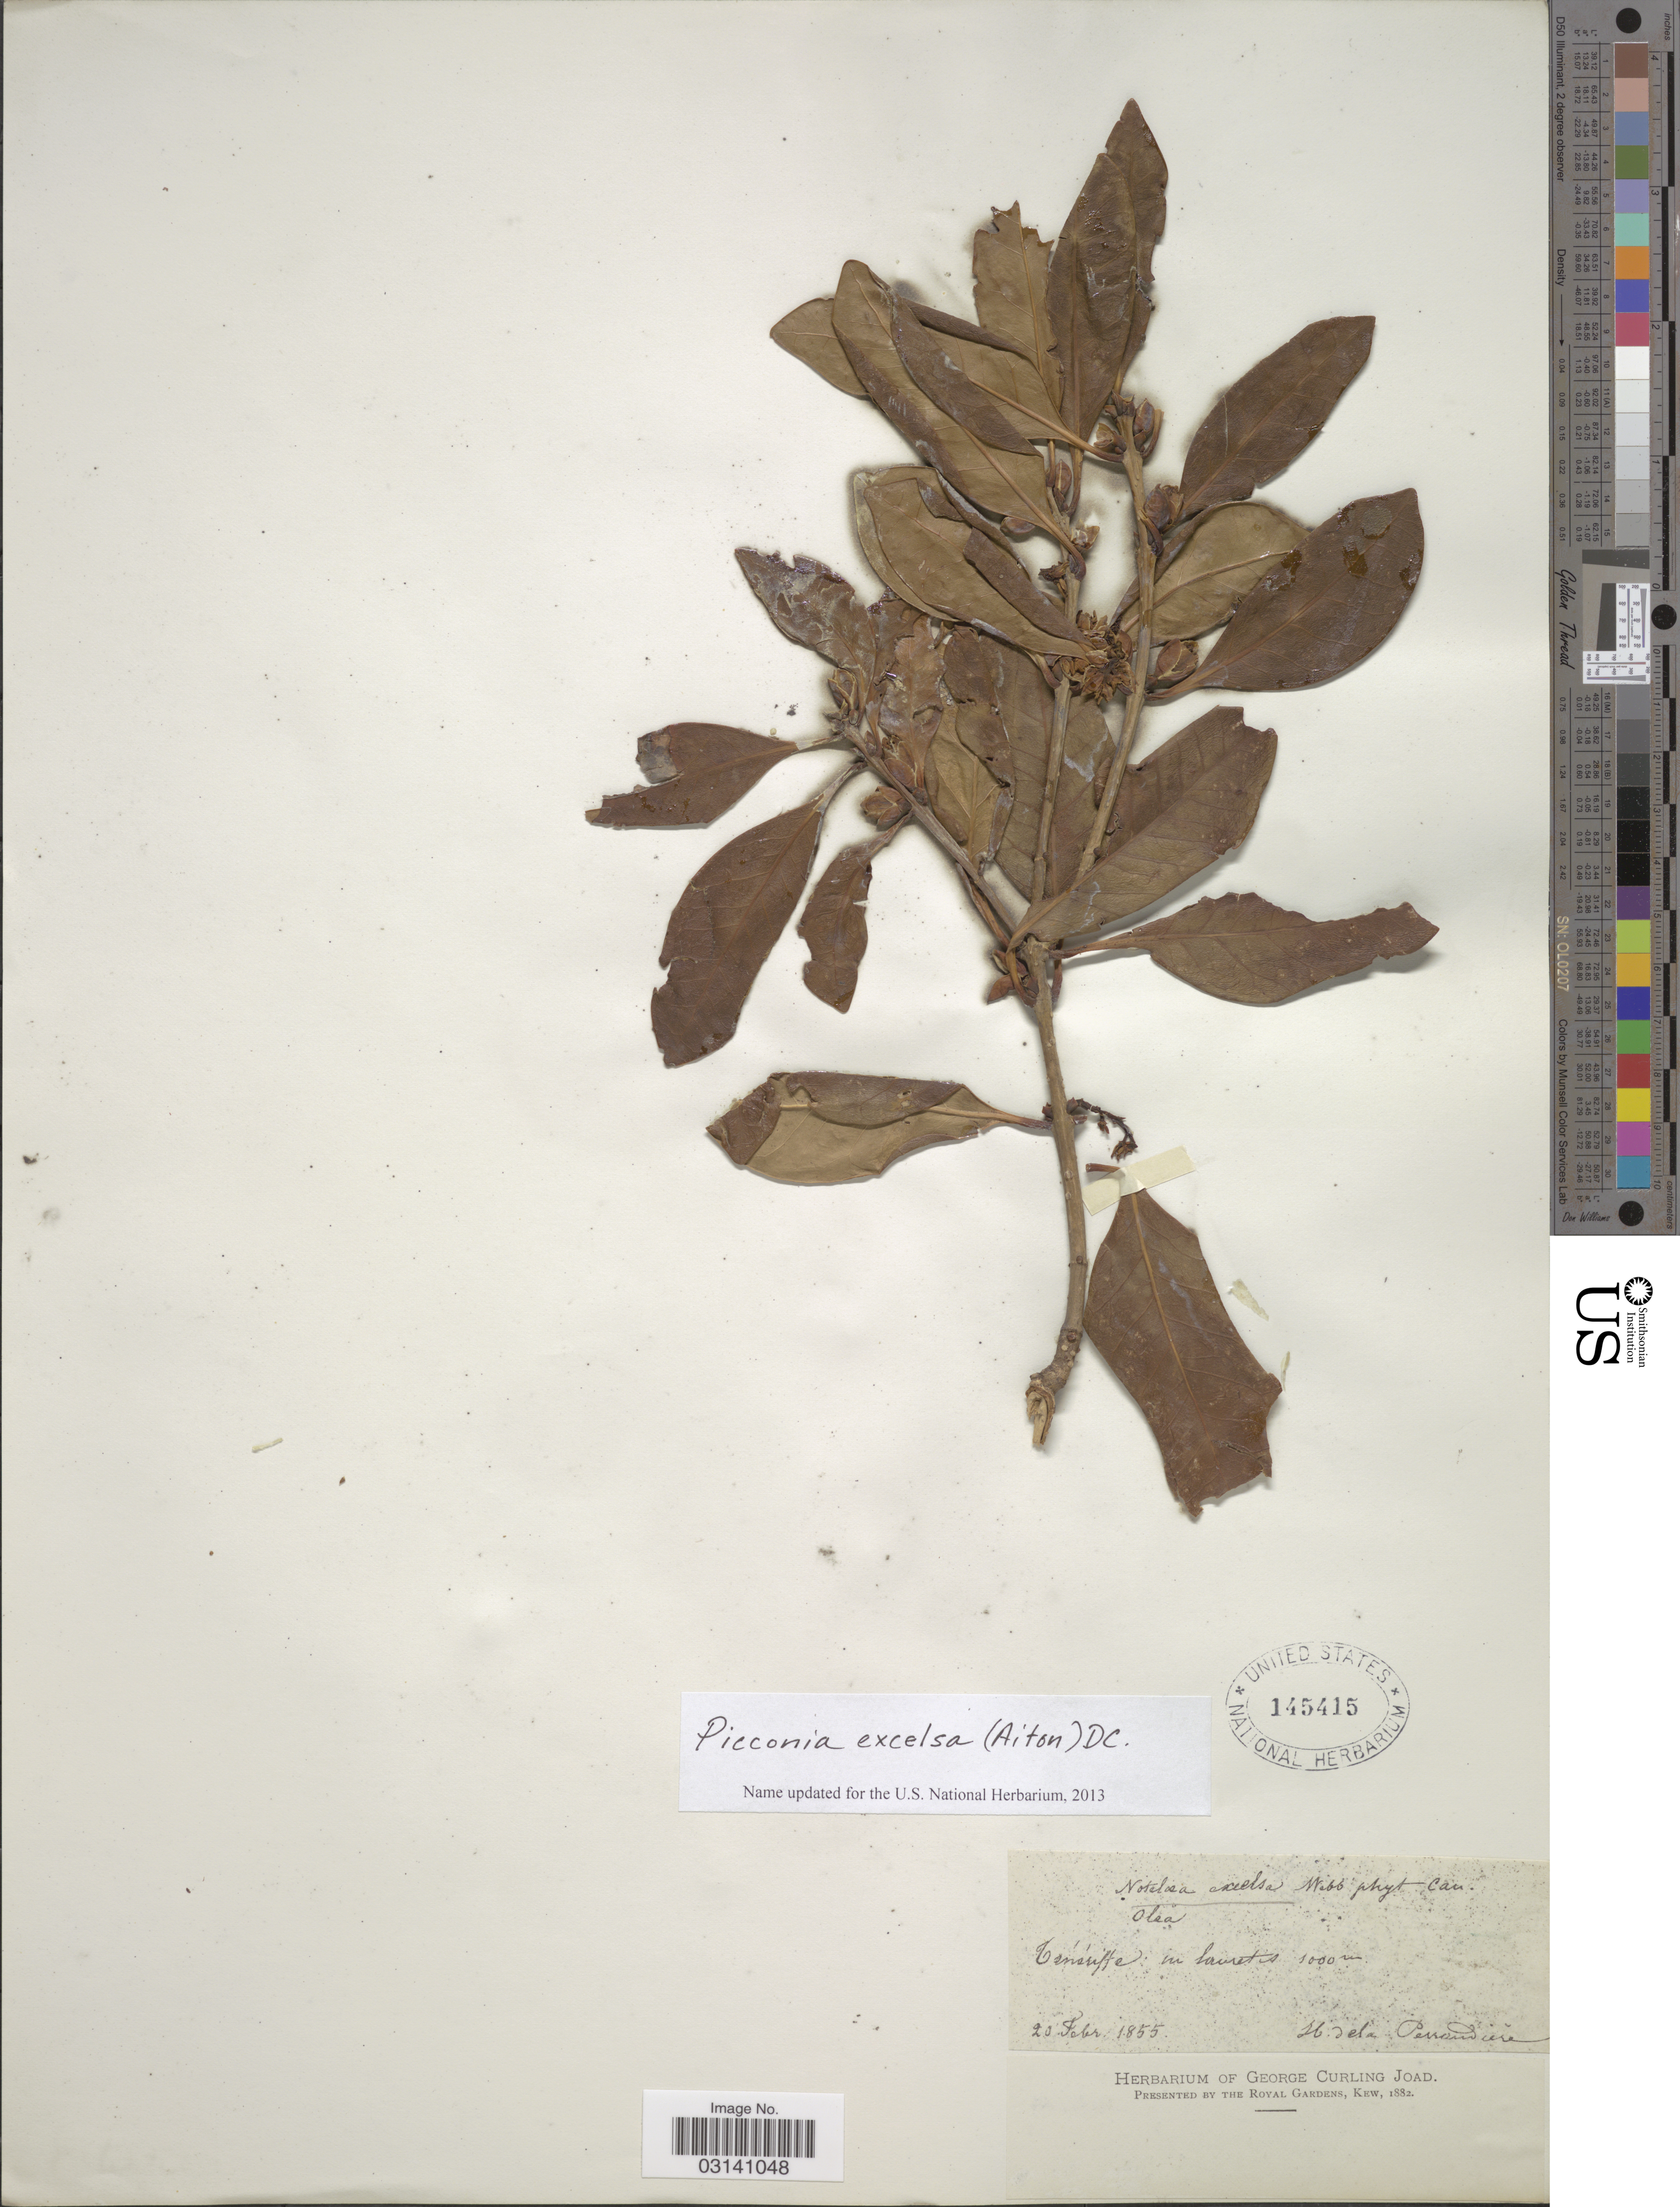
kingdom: Plantae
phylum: Tracheophyta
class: Magnoliopsida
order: Lamiales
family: Oleaceae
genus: Picconia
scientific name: Picconia excelsa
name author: (Sol.) A. DC.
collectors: H. de la Perraudière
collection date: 1855-02-20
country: Spain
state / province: Canarias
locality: Ténériffe.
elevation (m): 1000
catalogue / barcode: US 145415